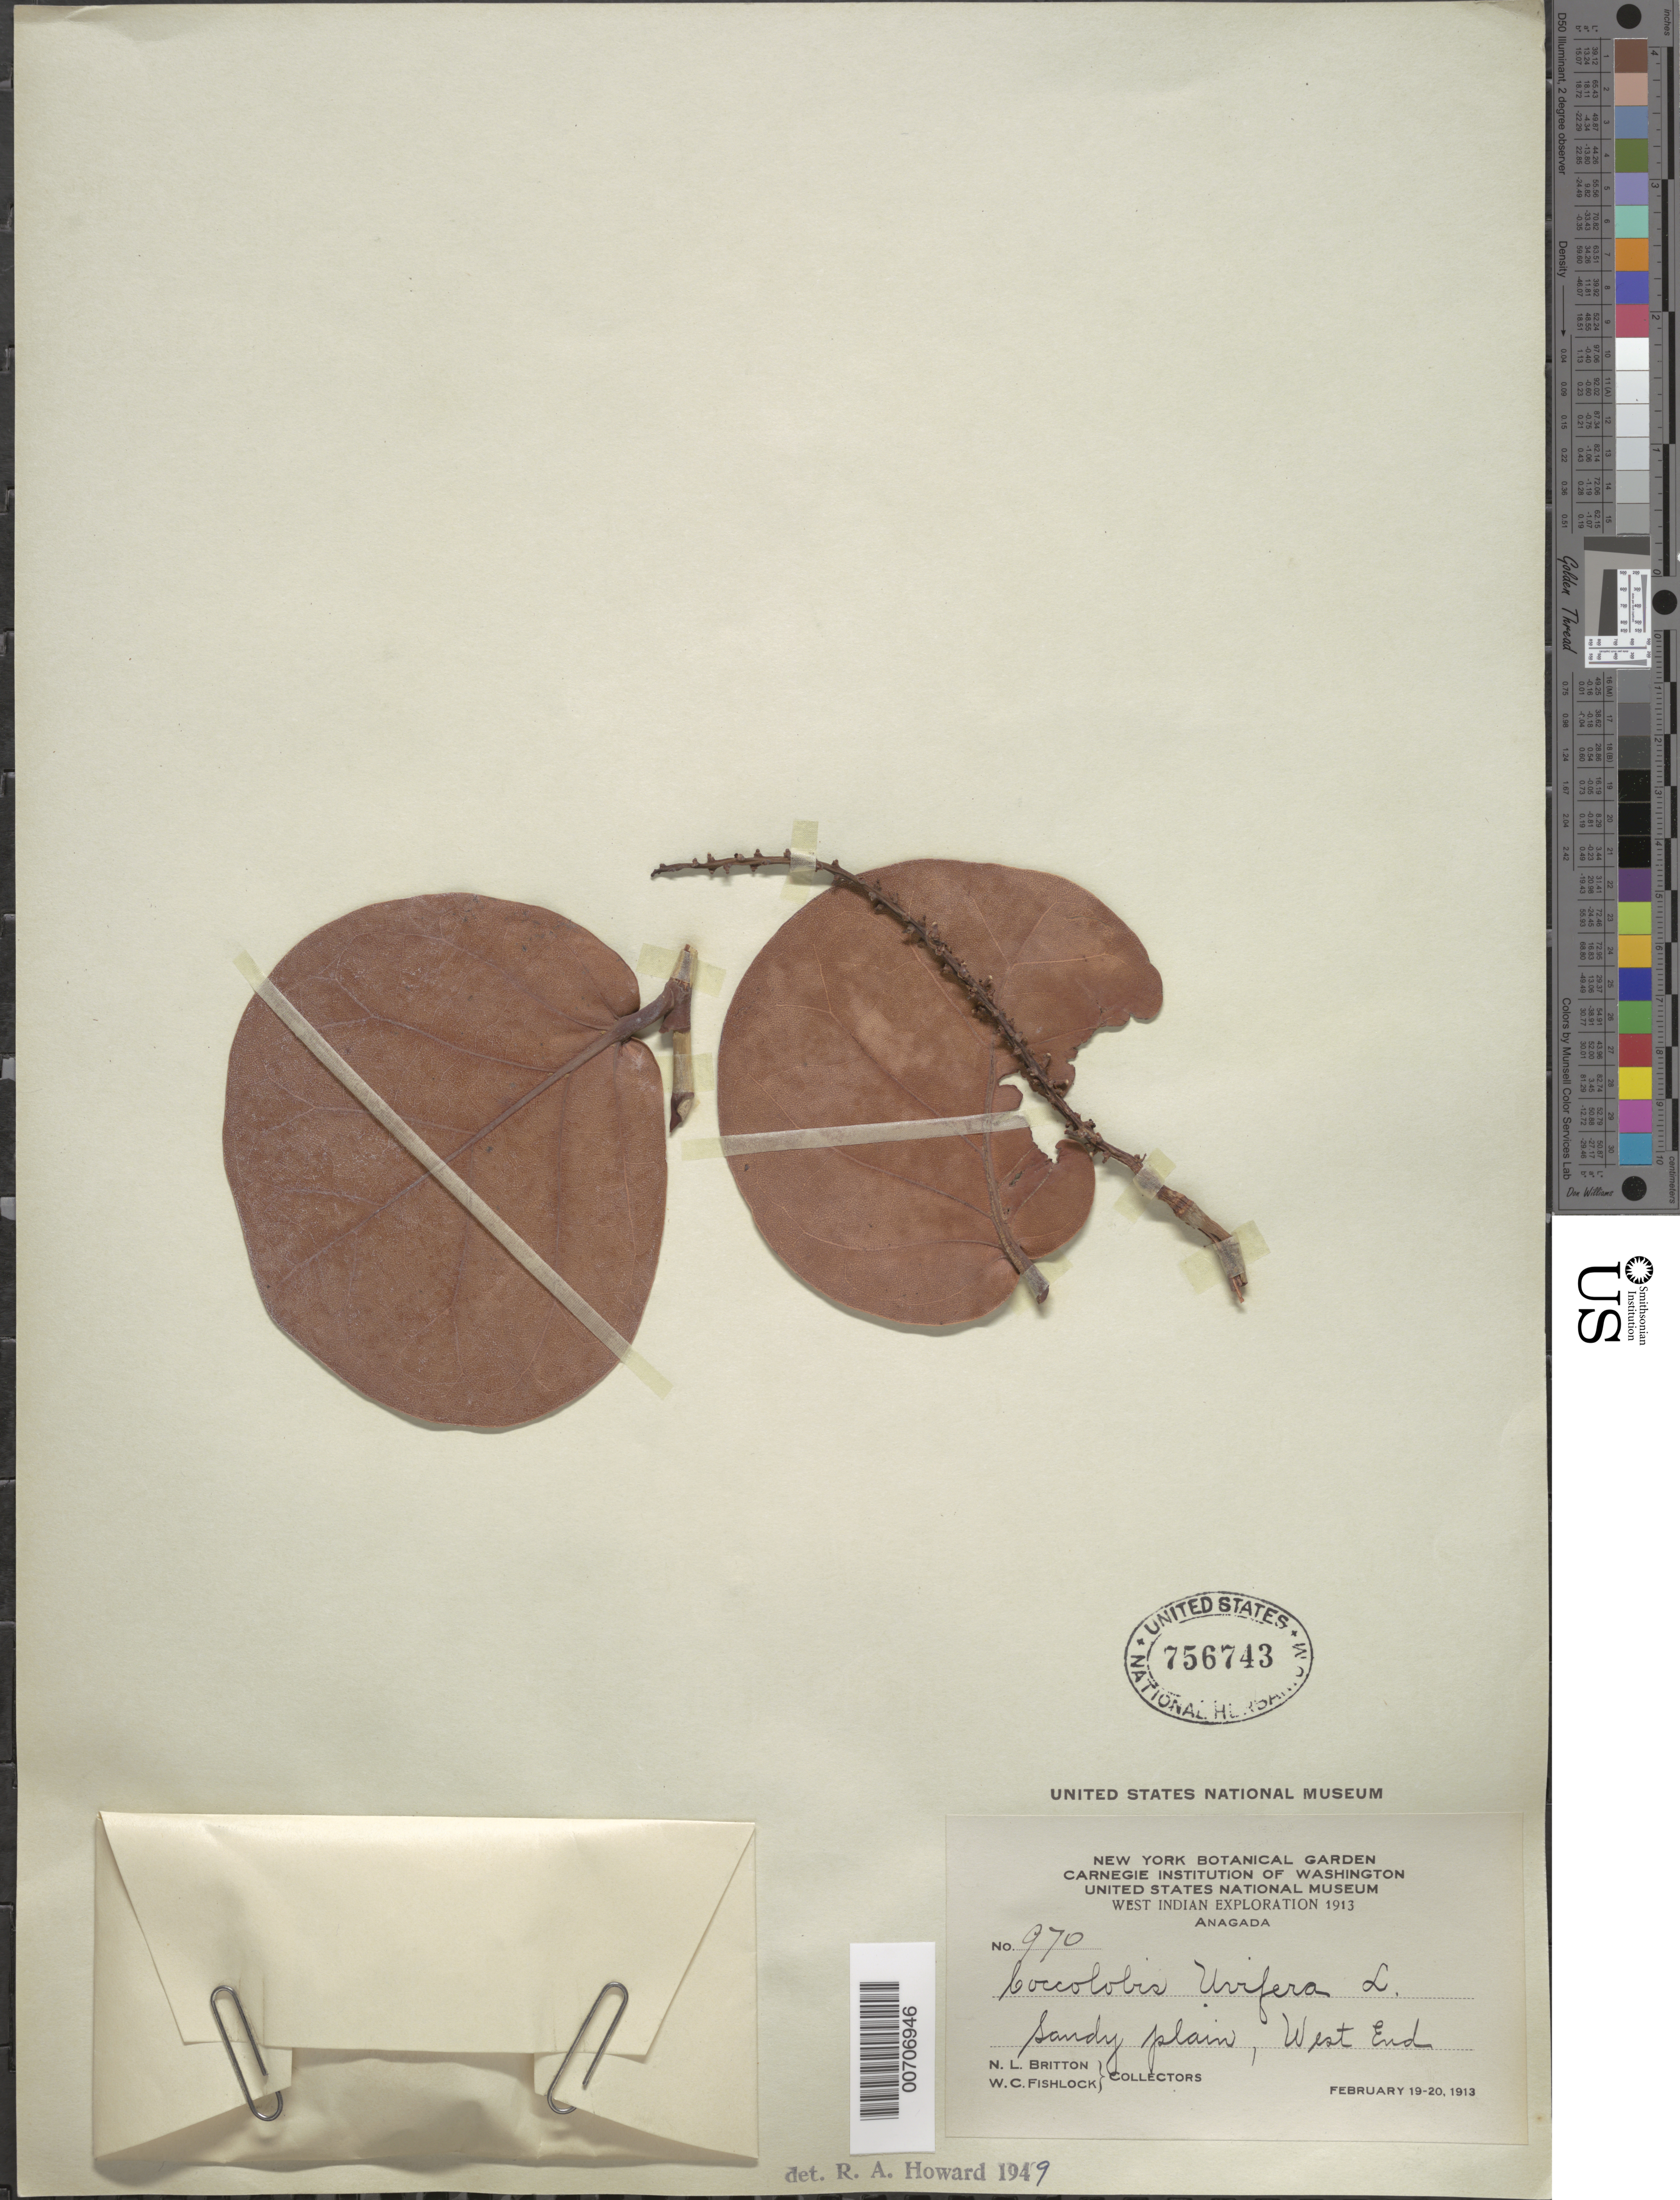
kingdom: Plantae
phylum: Tracheophyta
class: Magnoliopsida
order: Caryophyllales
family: Polygonaceae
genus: Coccoloba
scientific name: Coccoloba x uvifera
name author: L.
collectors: N. Britton & W. Fishlock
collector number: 970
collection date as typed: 19 Feb 1913 and 20 Feb 1913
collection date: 1913-02-19,1913-02-20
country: British Virgin Islands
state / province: Anegada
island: Anegada Island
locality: West End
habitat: Sandy plain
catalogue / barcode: US 756743